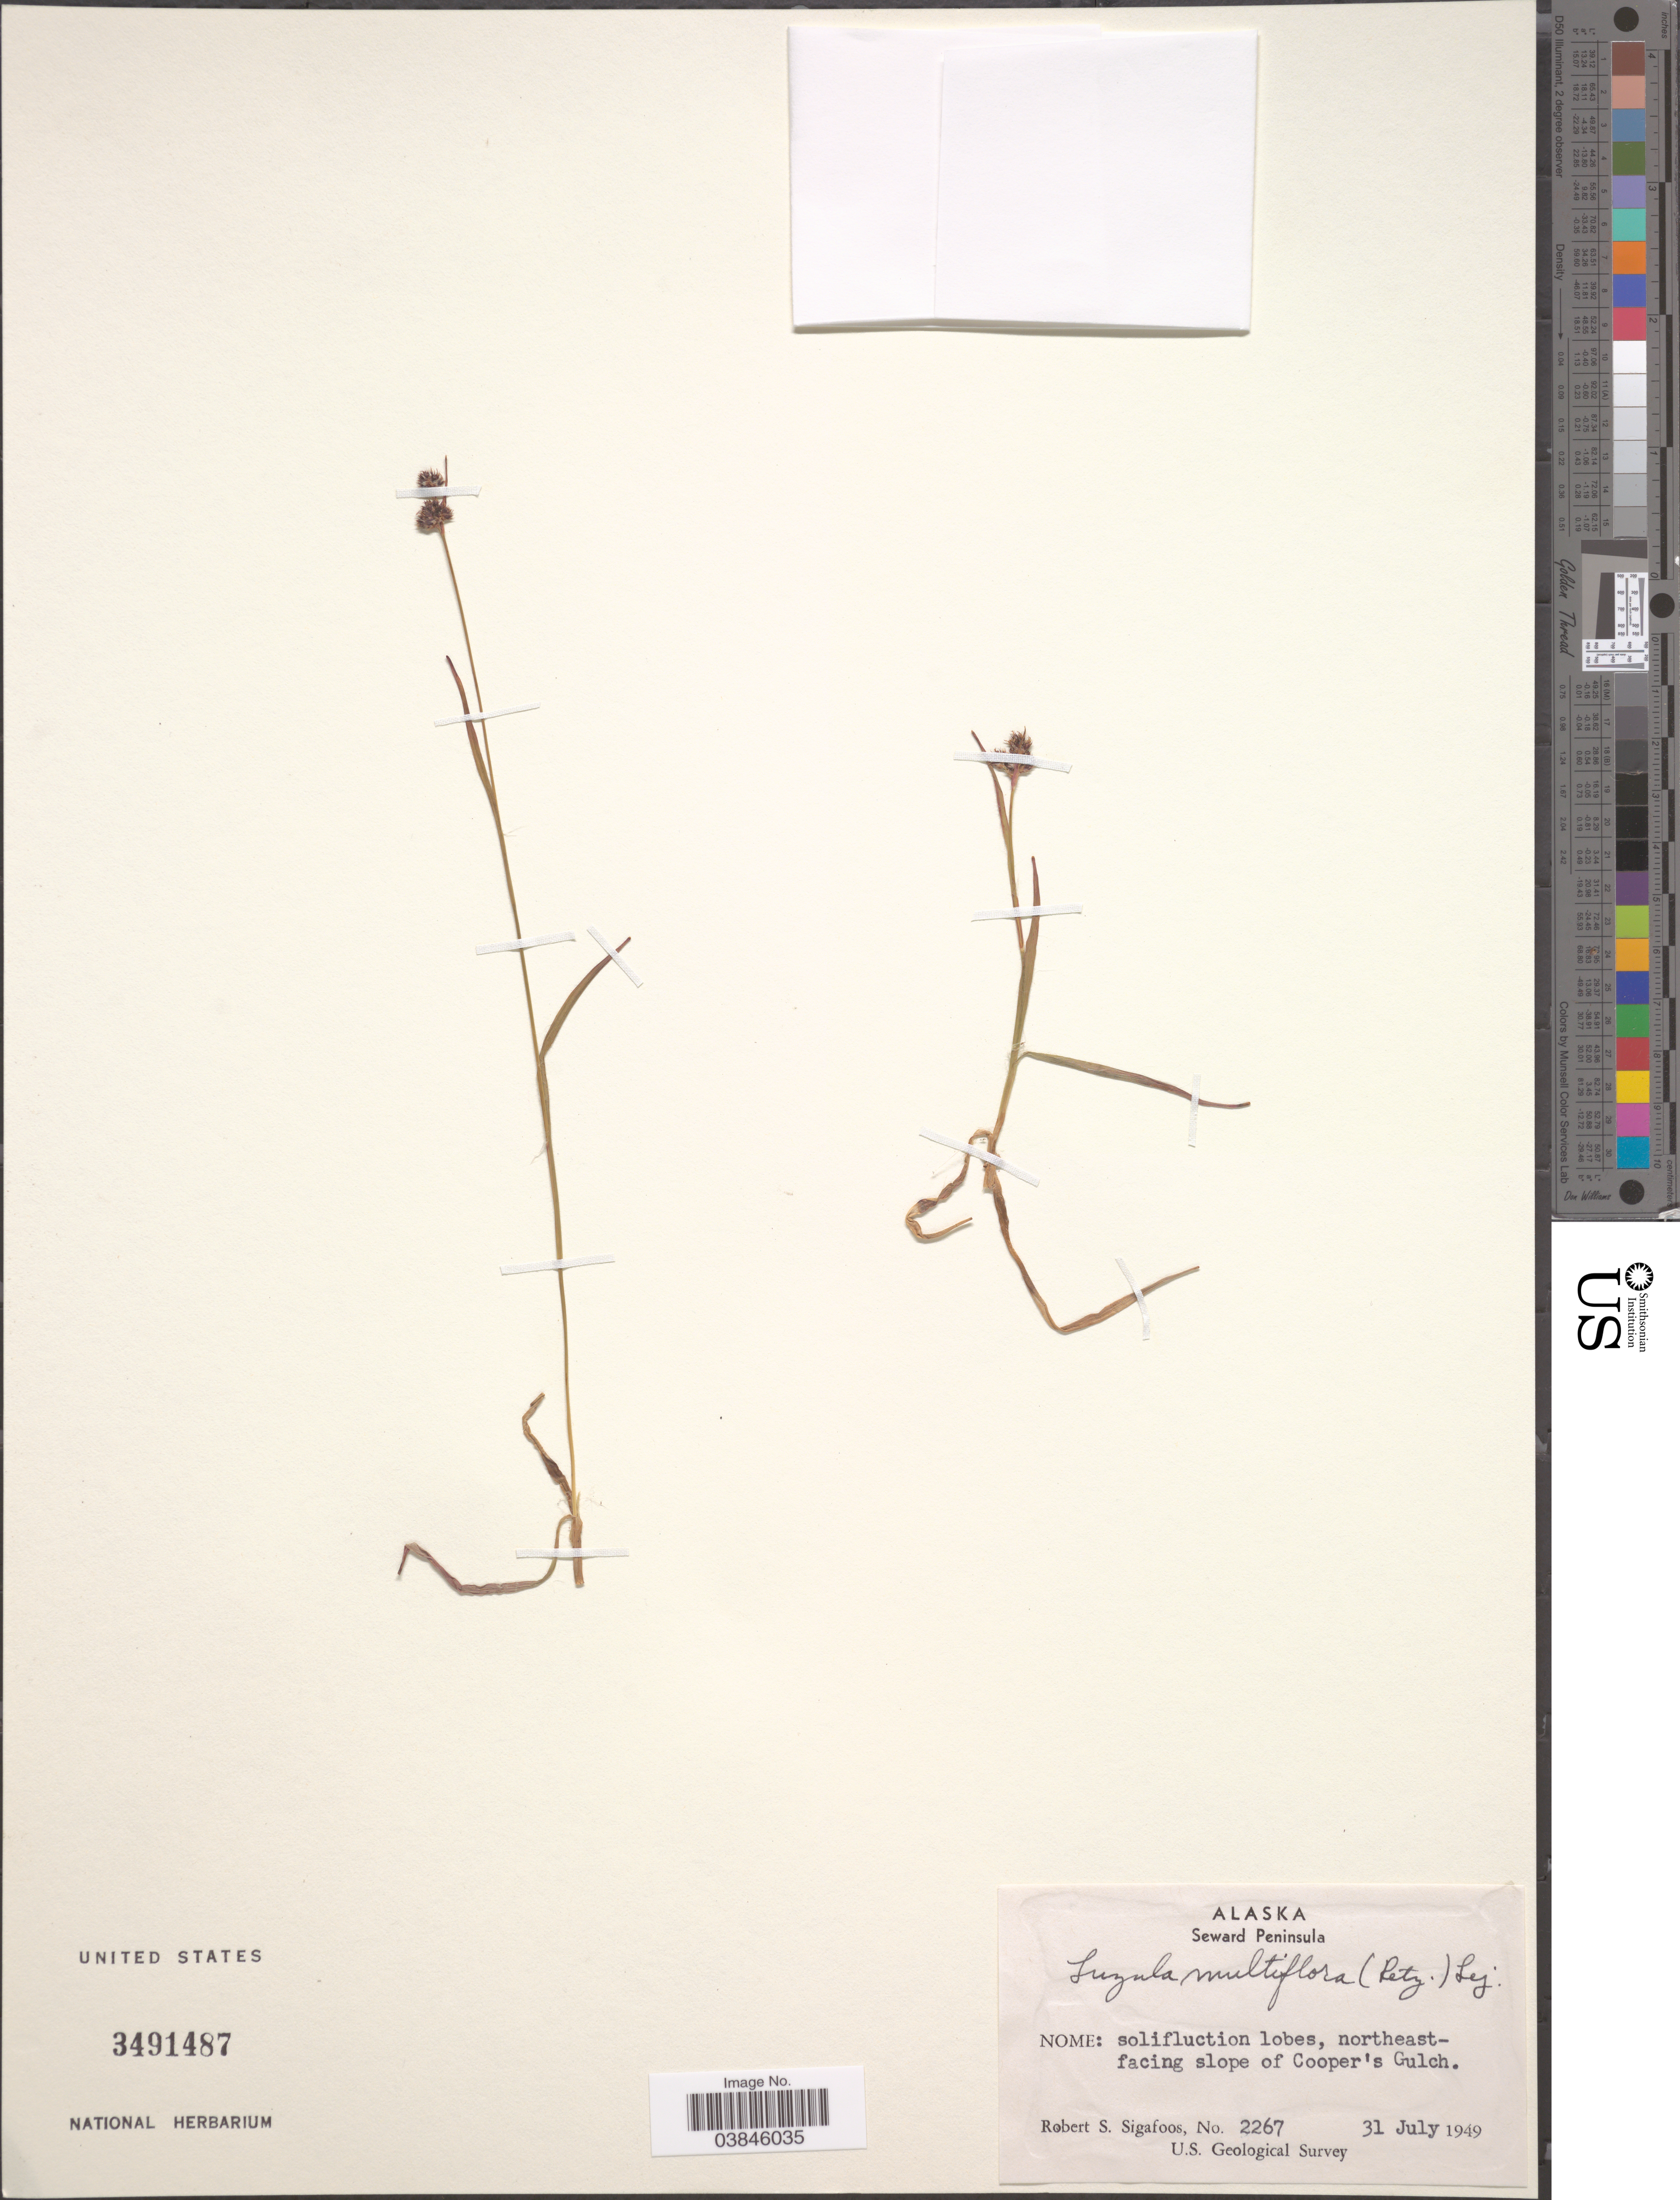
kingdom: Plantae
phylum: Tracheophyta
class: Liliopsida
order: Poales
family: Juncaceae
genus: Luzula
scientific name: Luzula multiflora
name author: (Ehrh.) Lej.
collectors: R. Sigafoos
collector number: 2267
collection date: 1949-07-31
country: United States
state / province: Alaska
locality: Seward Peninsula. Nome: northeast-facing slope of Cooper's Gulch.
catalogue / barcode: US 3491487